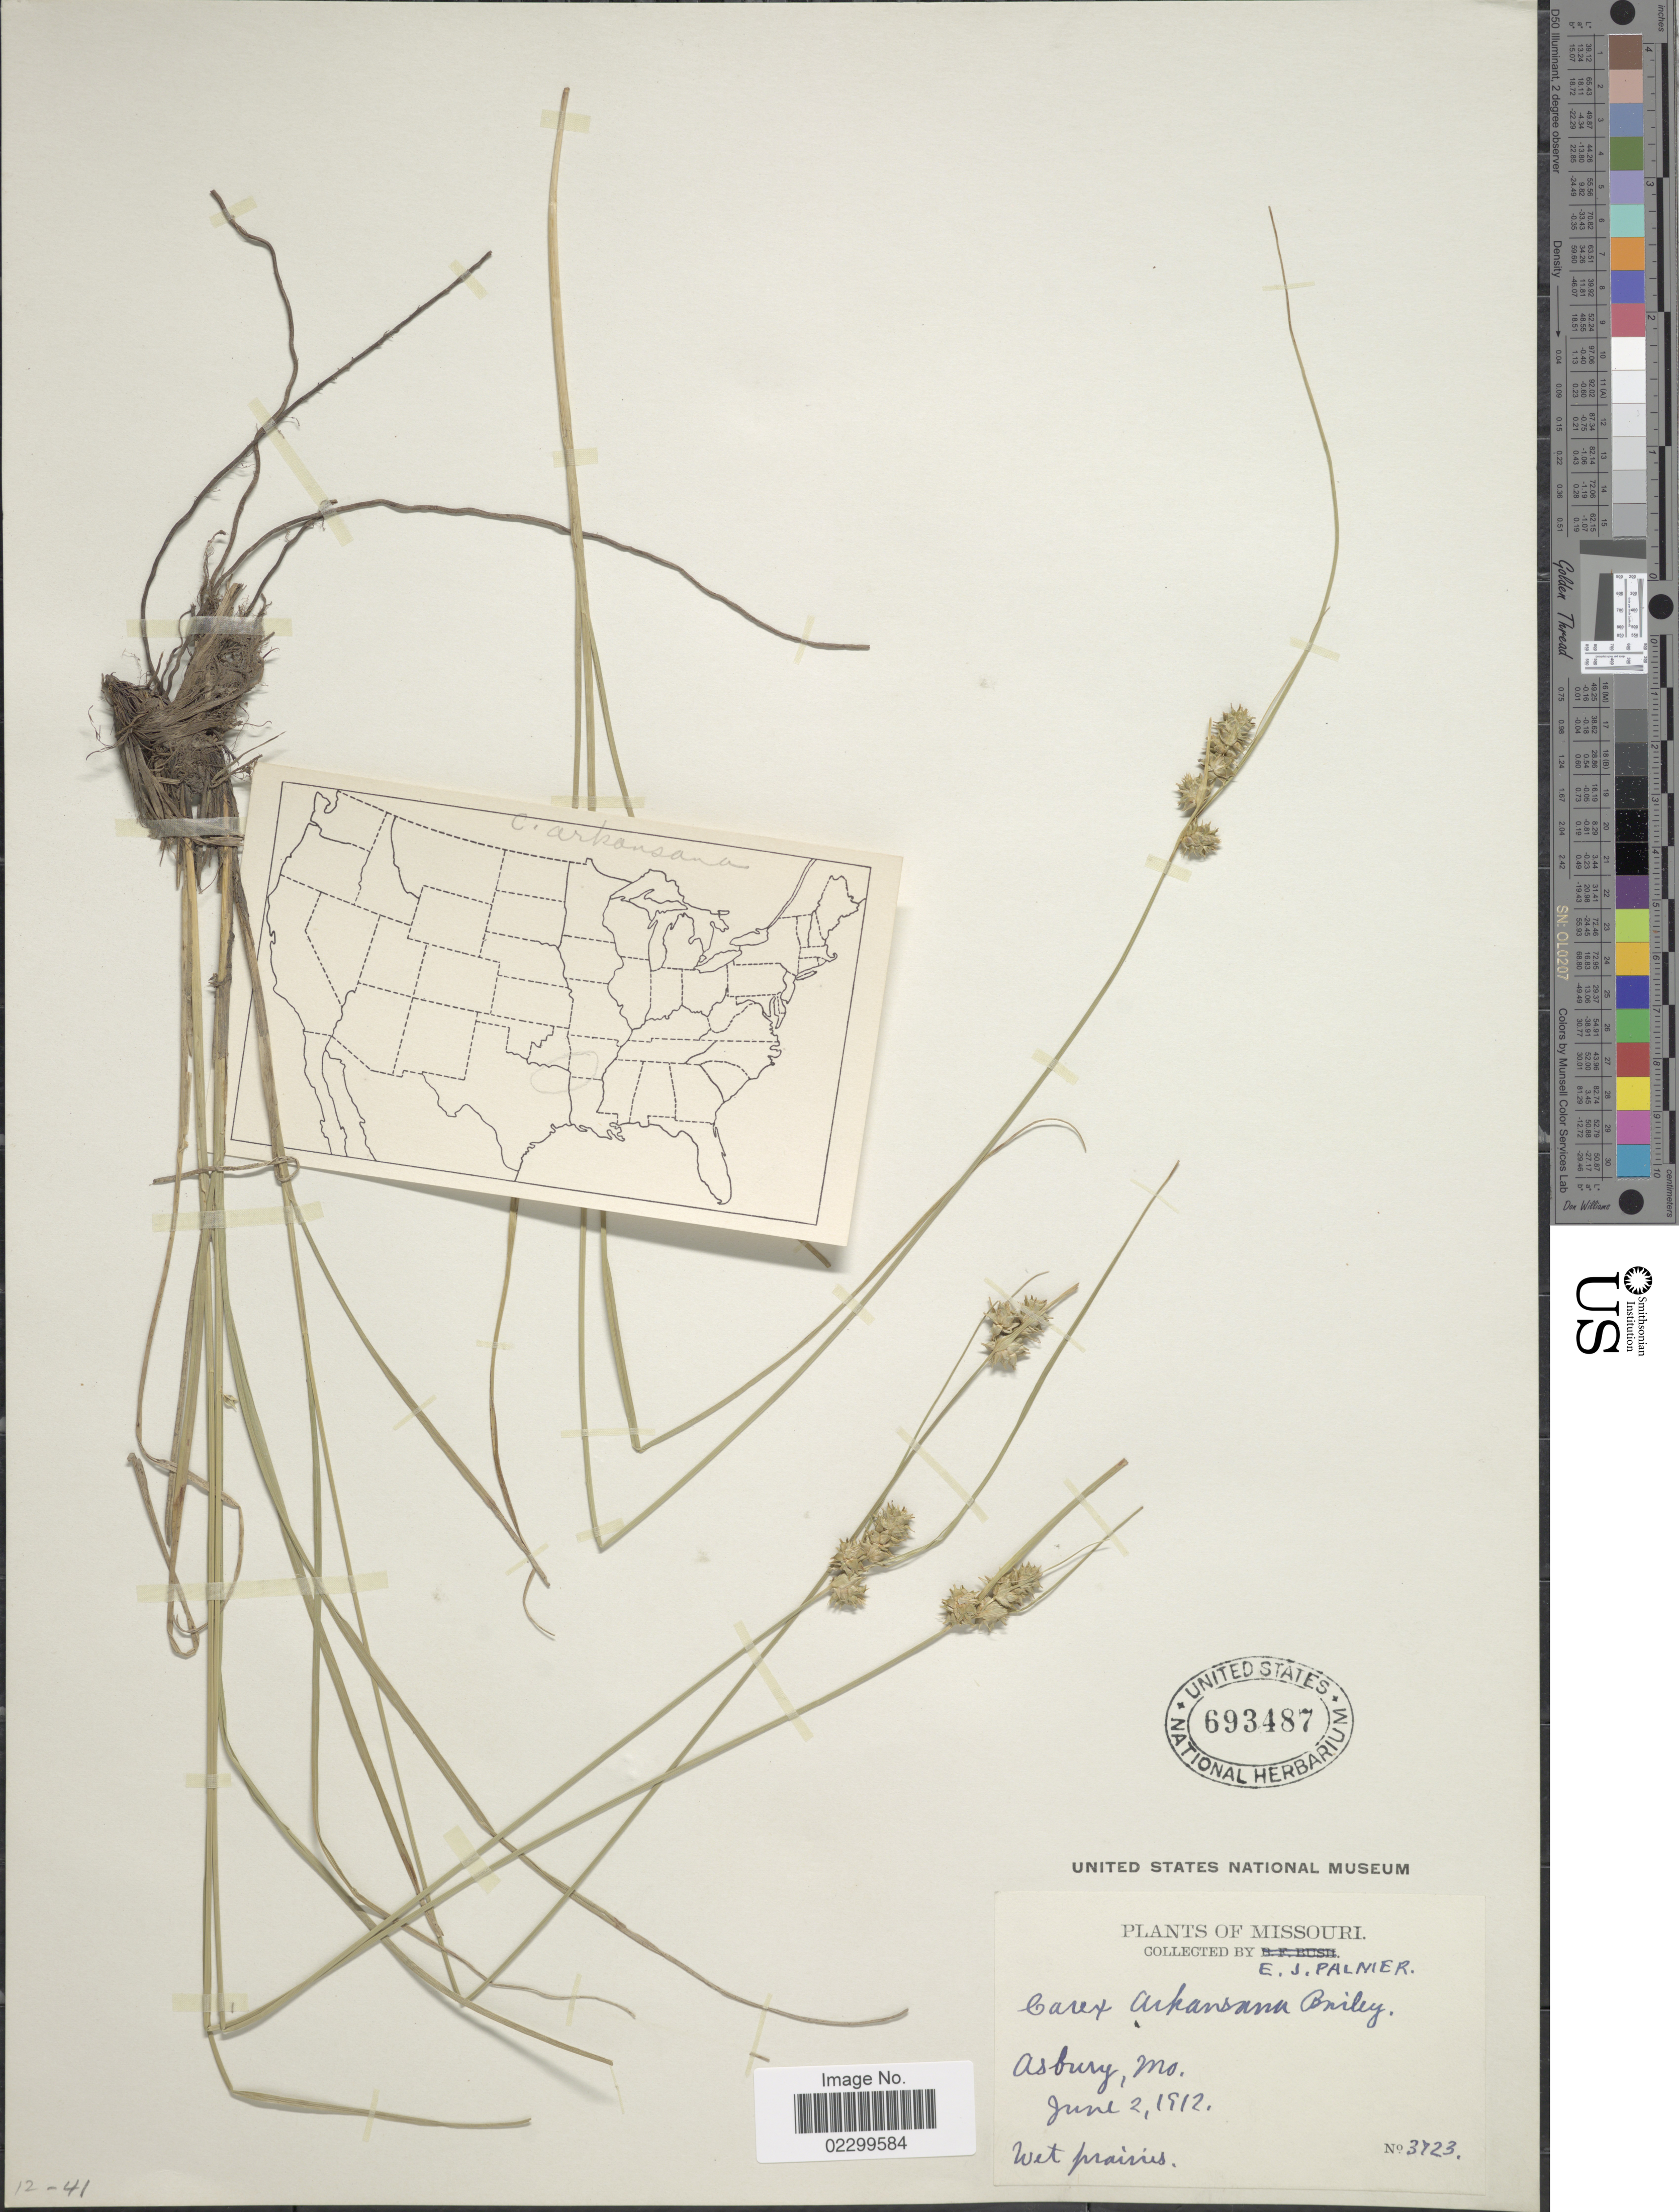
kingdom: Plantae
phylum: Tracheophyta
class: Liliopsida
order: Poales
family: Cyperaceae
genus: Carex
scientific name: Carex arkansana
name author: (L.H. Bailey) L.H. Bailey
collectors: E. J. Palmer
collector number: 3723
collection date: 1912-06-02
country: United States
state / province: Missouri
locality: Asbury, Mo., wet prairies.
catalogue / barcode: US 693487